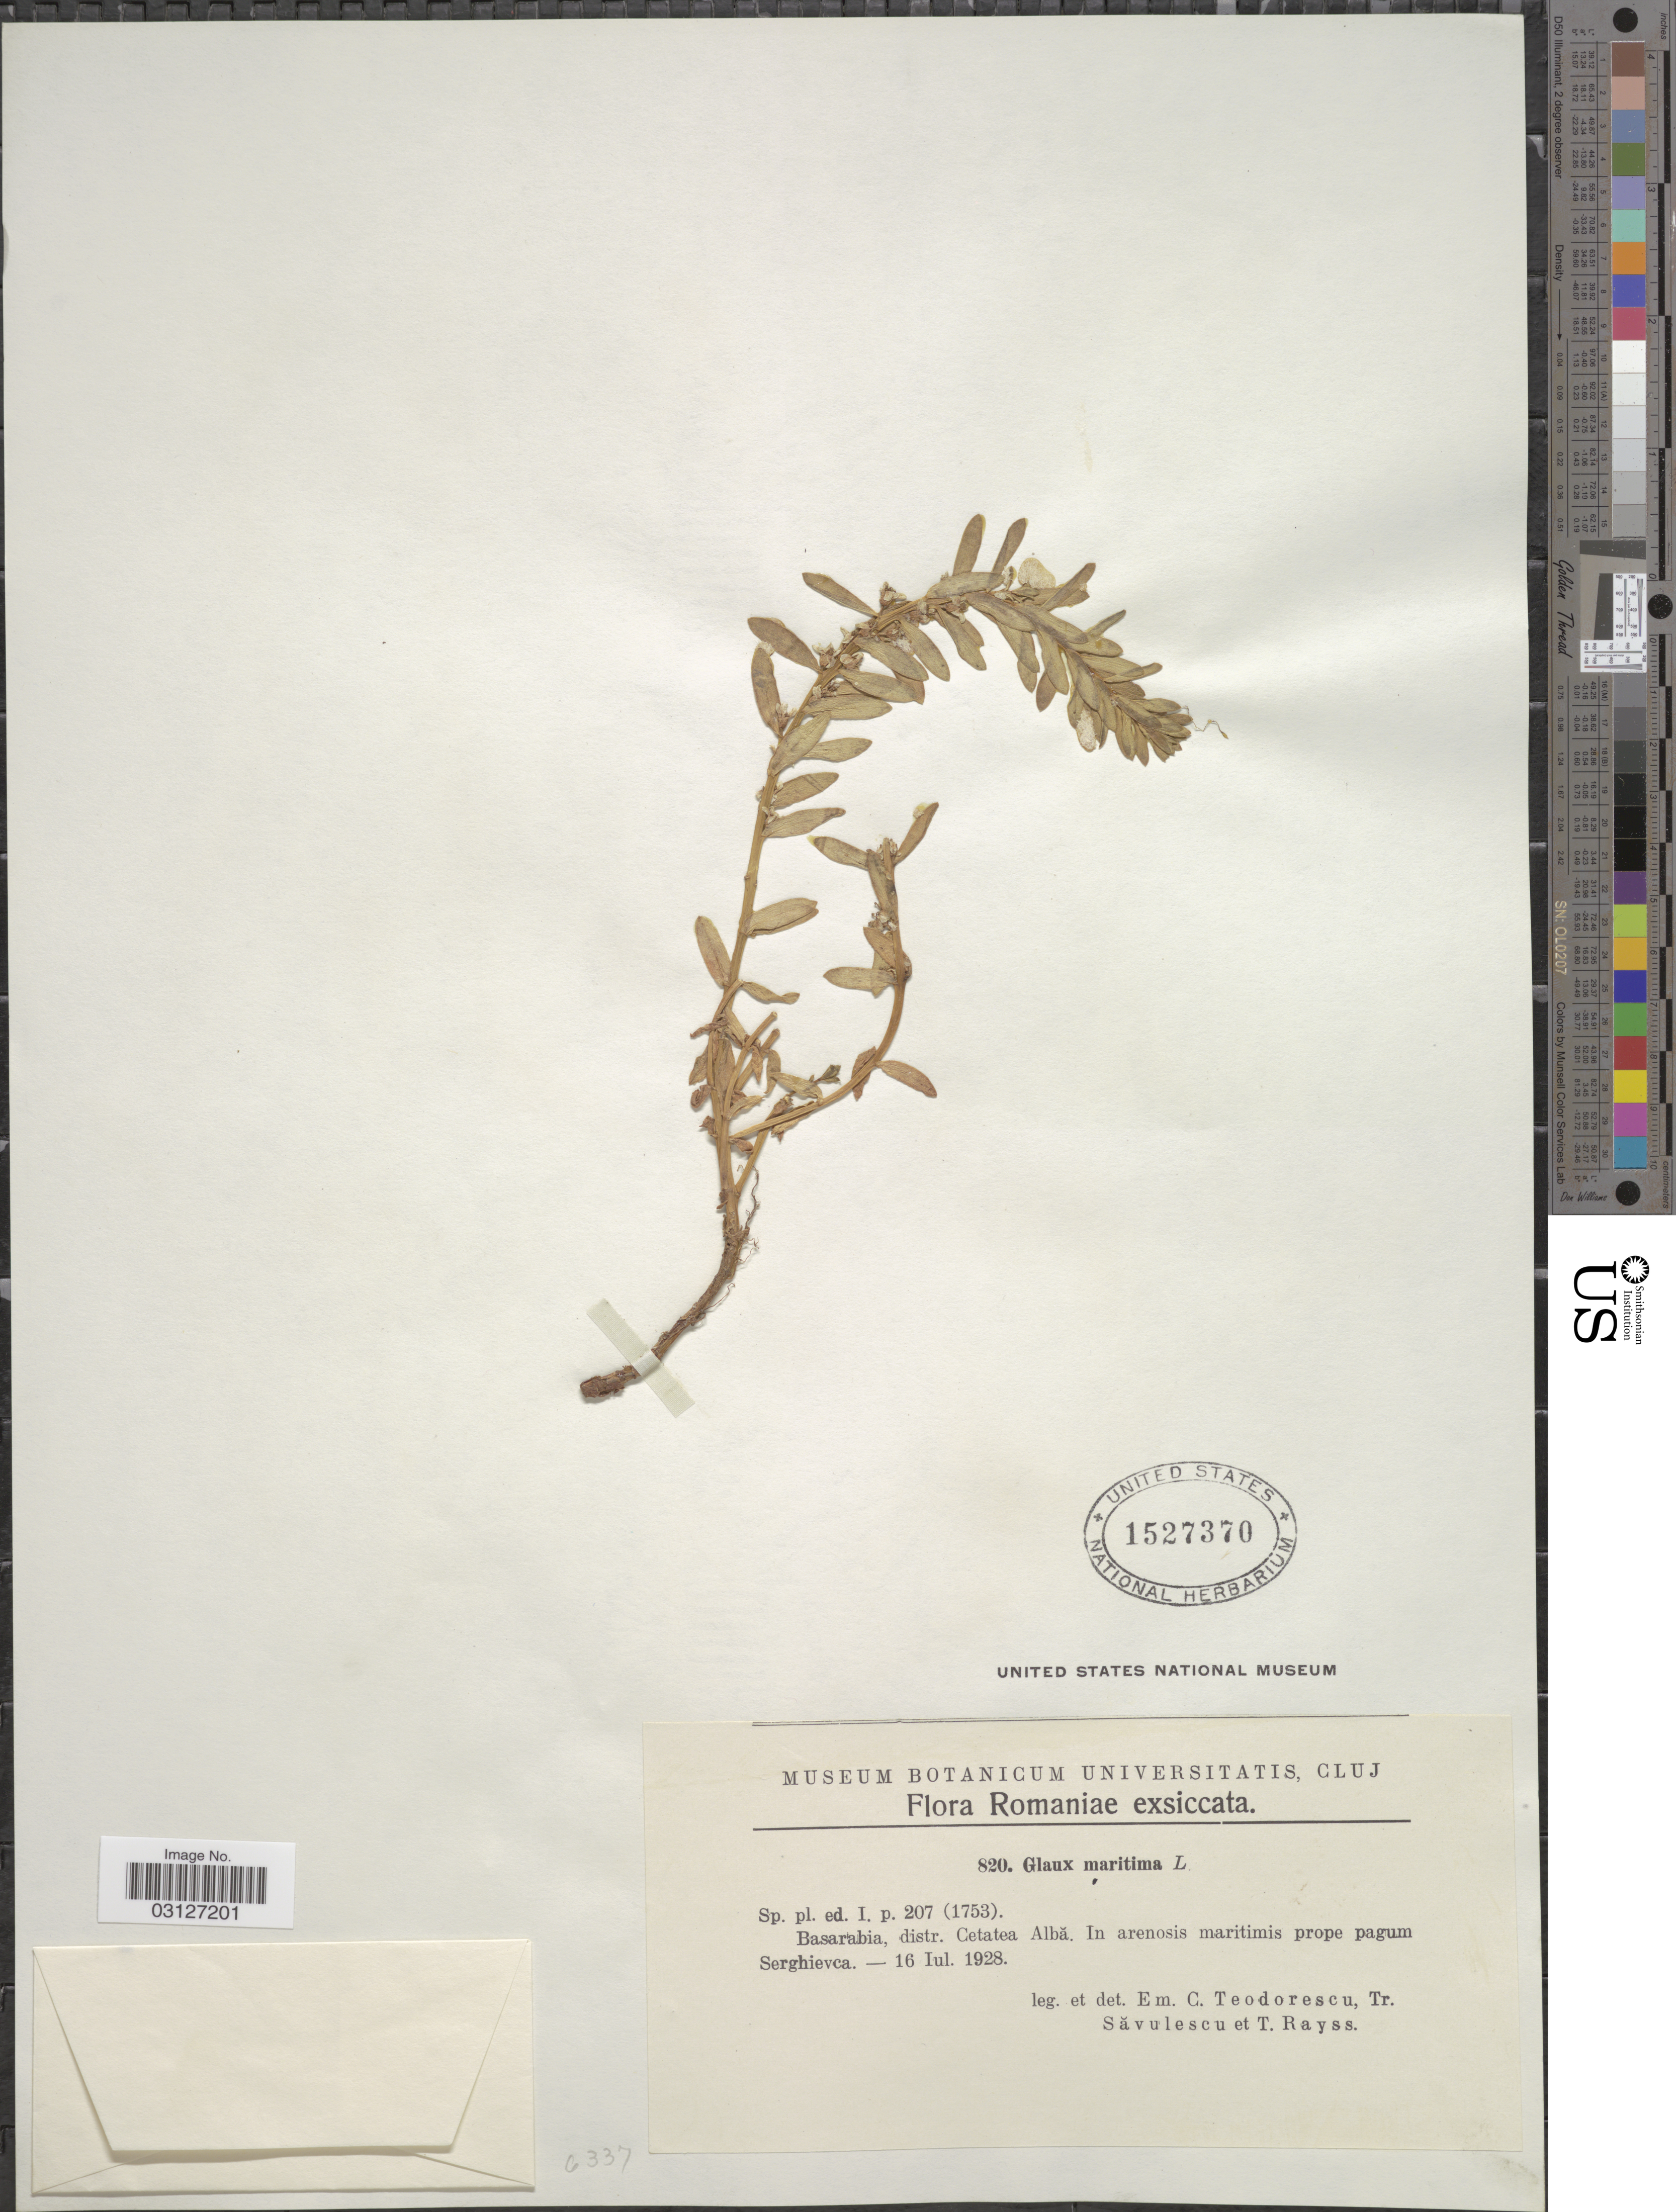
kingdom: Plantae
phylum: Tracheophyta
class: Magnoliopsida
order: Ericales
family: Primulaceae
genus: Glaux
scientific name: Glaux maritima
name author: L.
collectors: E. Teodorescu, T. Savulescu & T. Rayss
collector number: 820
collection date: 1928-07-16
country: Romania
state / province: Cluj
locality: Basarabia, distr. Cetatea Alba. In arenosis maritimis prope pagum Serghievca.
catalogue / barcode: US 1527370